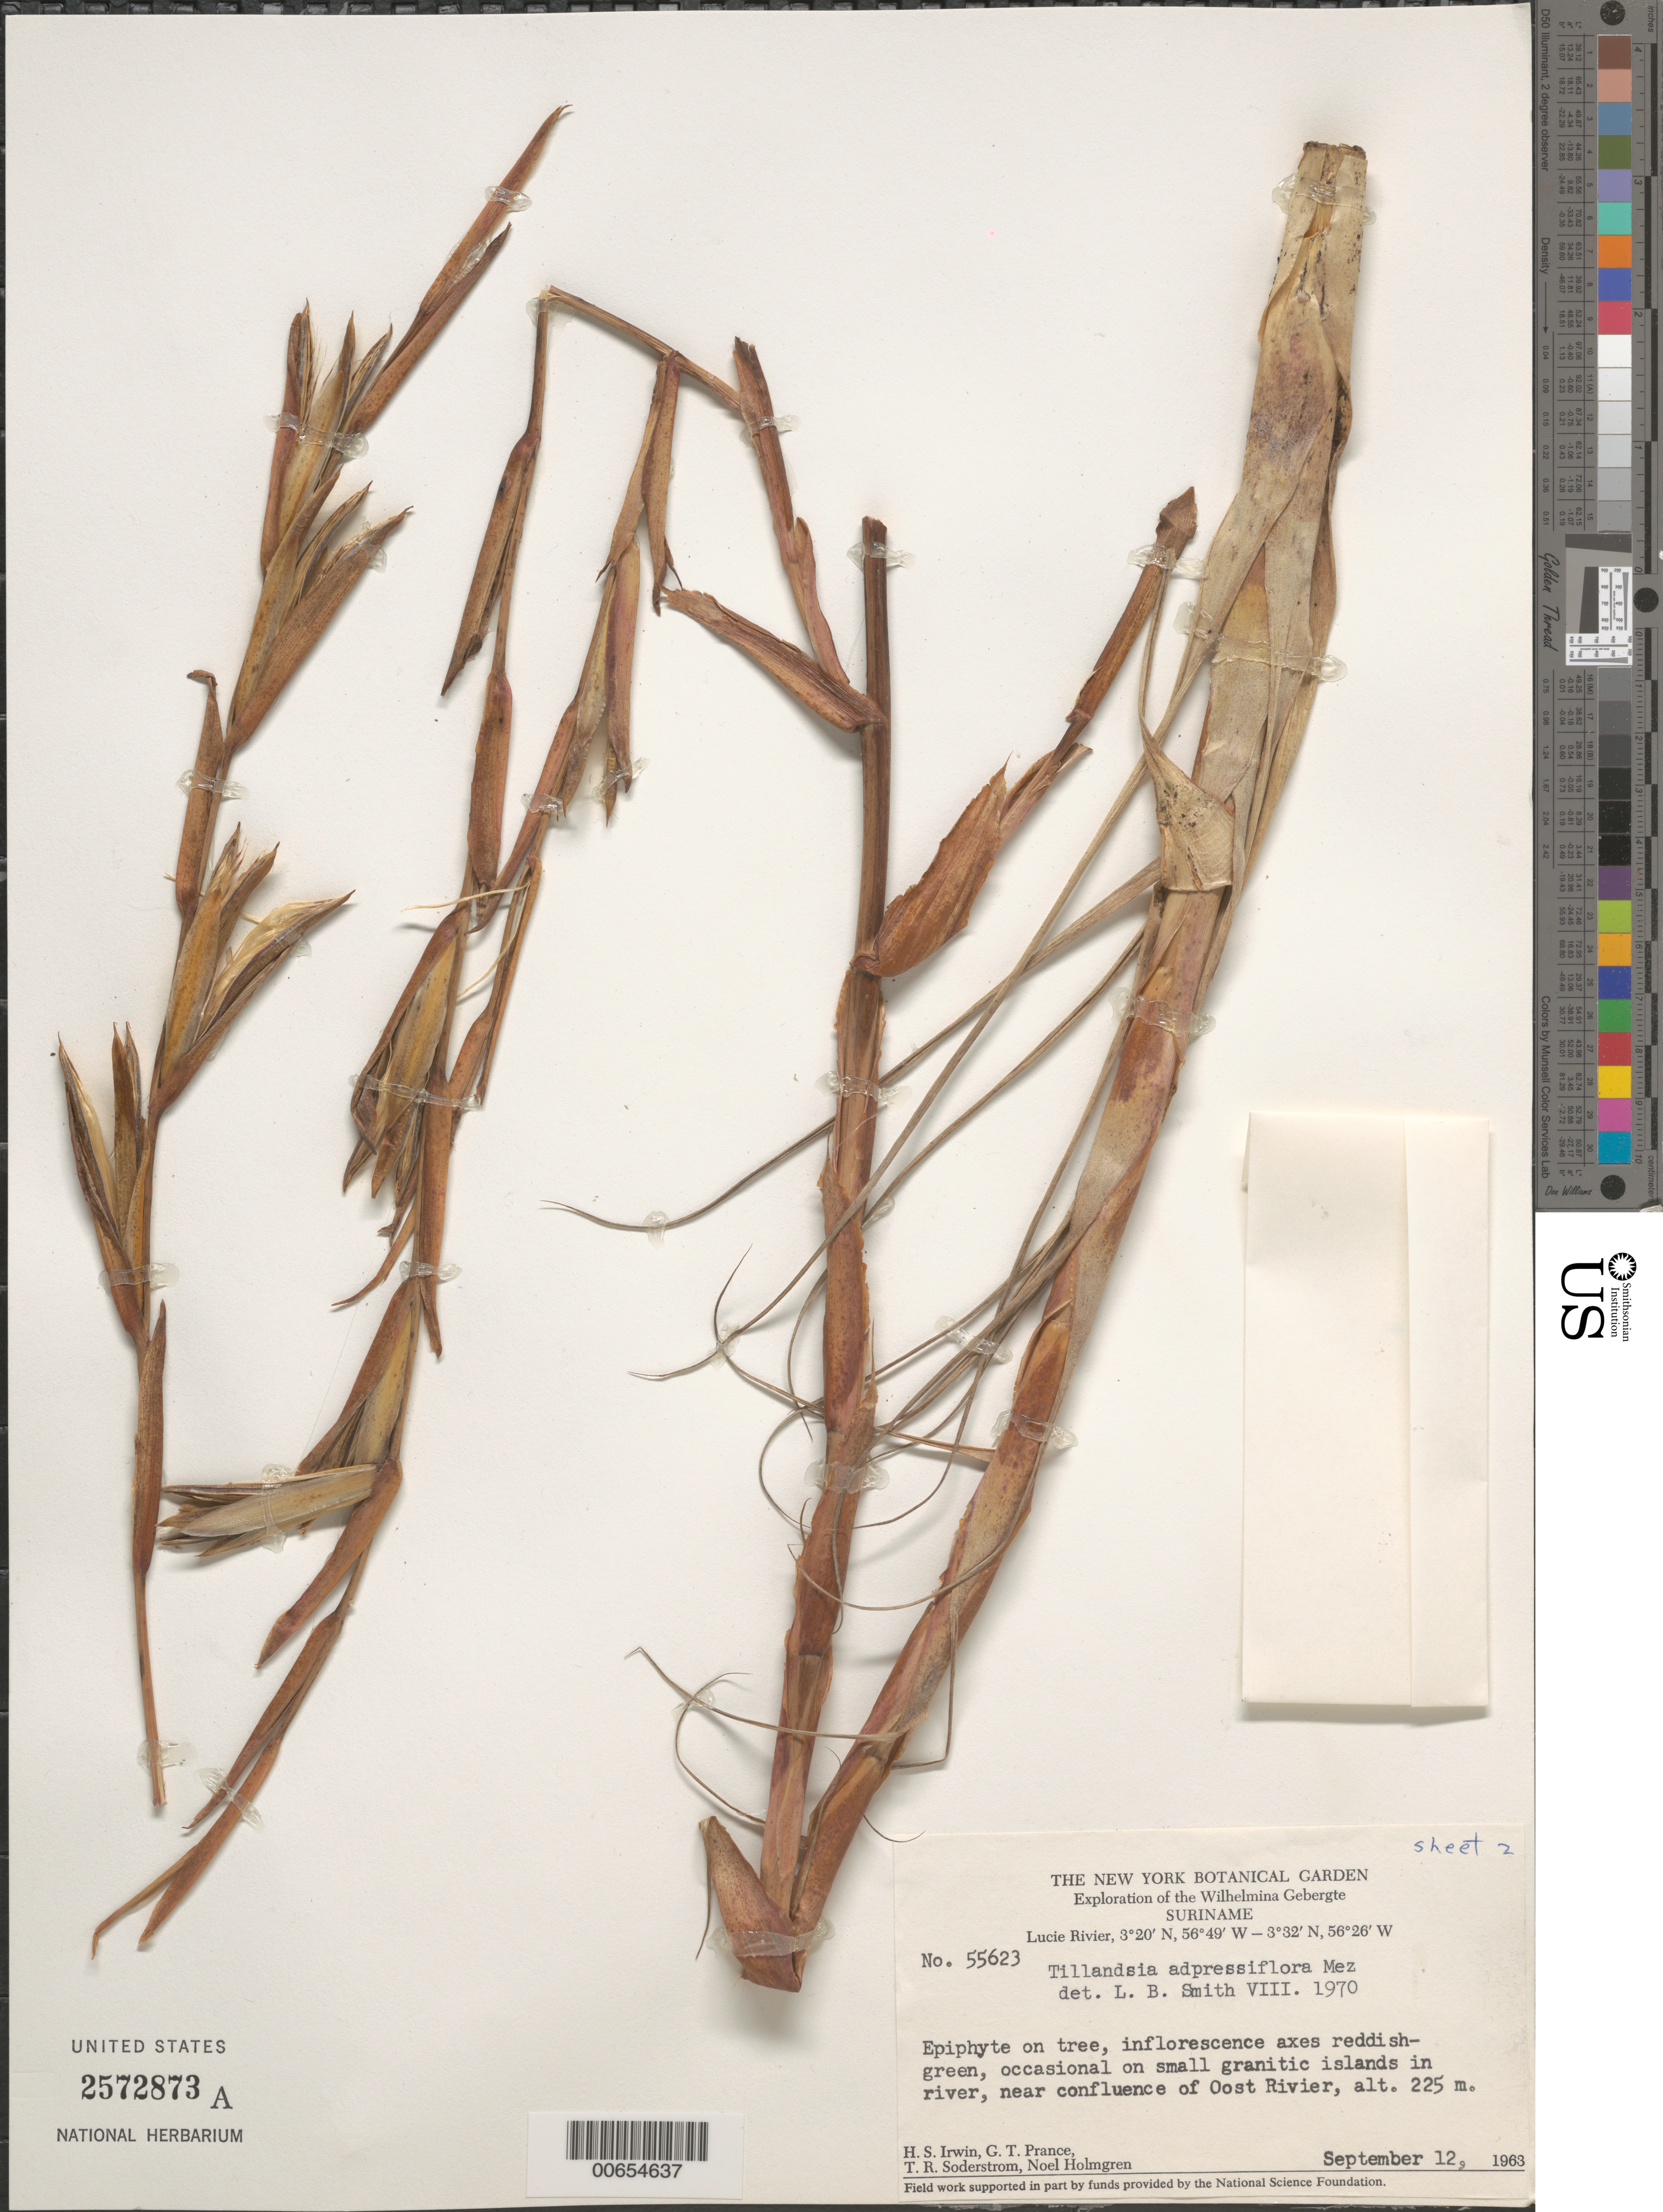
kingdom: Plantae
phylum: Tracheophyta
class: Liliopsida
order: Poales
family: Bromeliaceae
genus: Tillandsia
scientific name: Tillandsia adpressiflora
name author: Mez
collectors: H. Irwin, G. T. Prance, T. R. Soderstrom & N. H. Holmgren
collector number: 55623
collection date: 1963-09-12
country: Suriname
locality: The Wilhelmina Gebergte. Near confluence of Oost Rivier.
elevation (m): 225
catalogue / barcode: US 2572873A